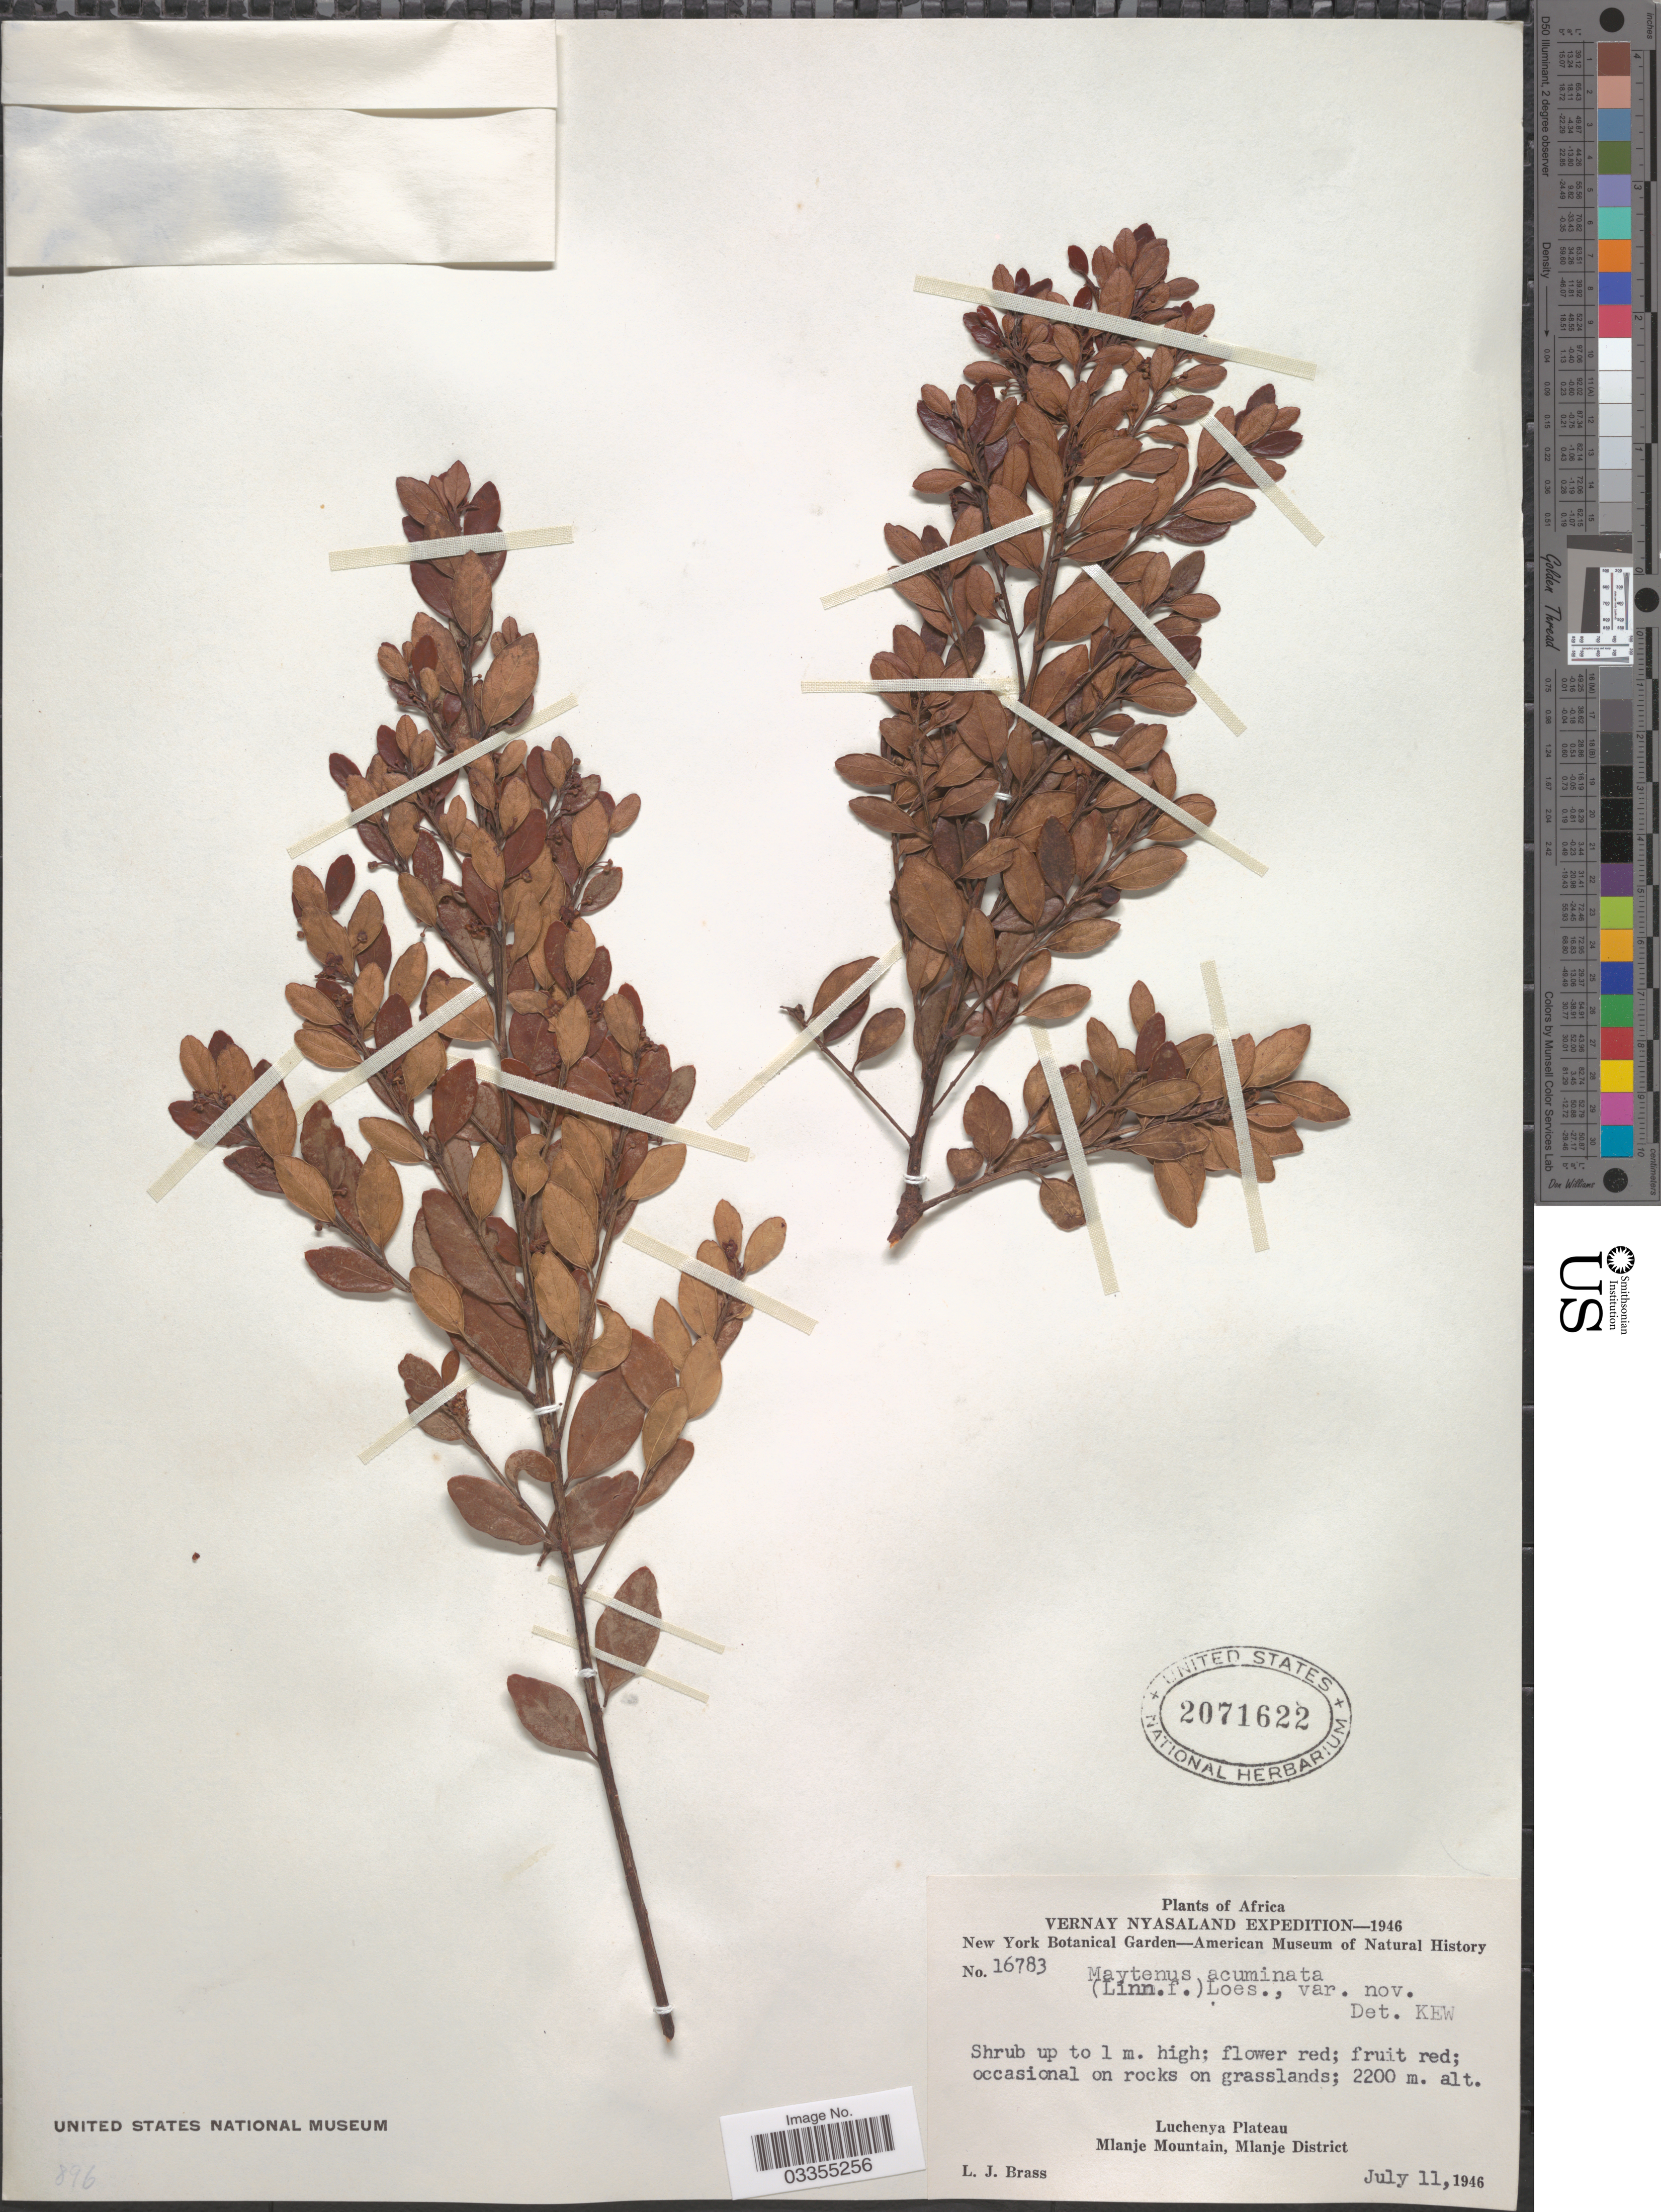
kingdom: Plantae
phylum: Tracheophyta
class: Magnoliopsida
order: Celastrales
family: Celastraceae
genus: Maytenus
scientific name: Maytenus acuminata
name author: (L. f.) Loes.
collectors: L. J. Brass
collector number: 16783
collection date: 1946-07-11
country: Malawi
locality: Vernay Nyasaland. Luchenya Plateau, Mlanje Mountain, Mlanje District.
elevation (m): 2200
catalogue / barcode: US 2071622